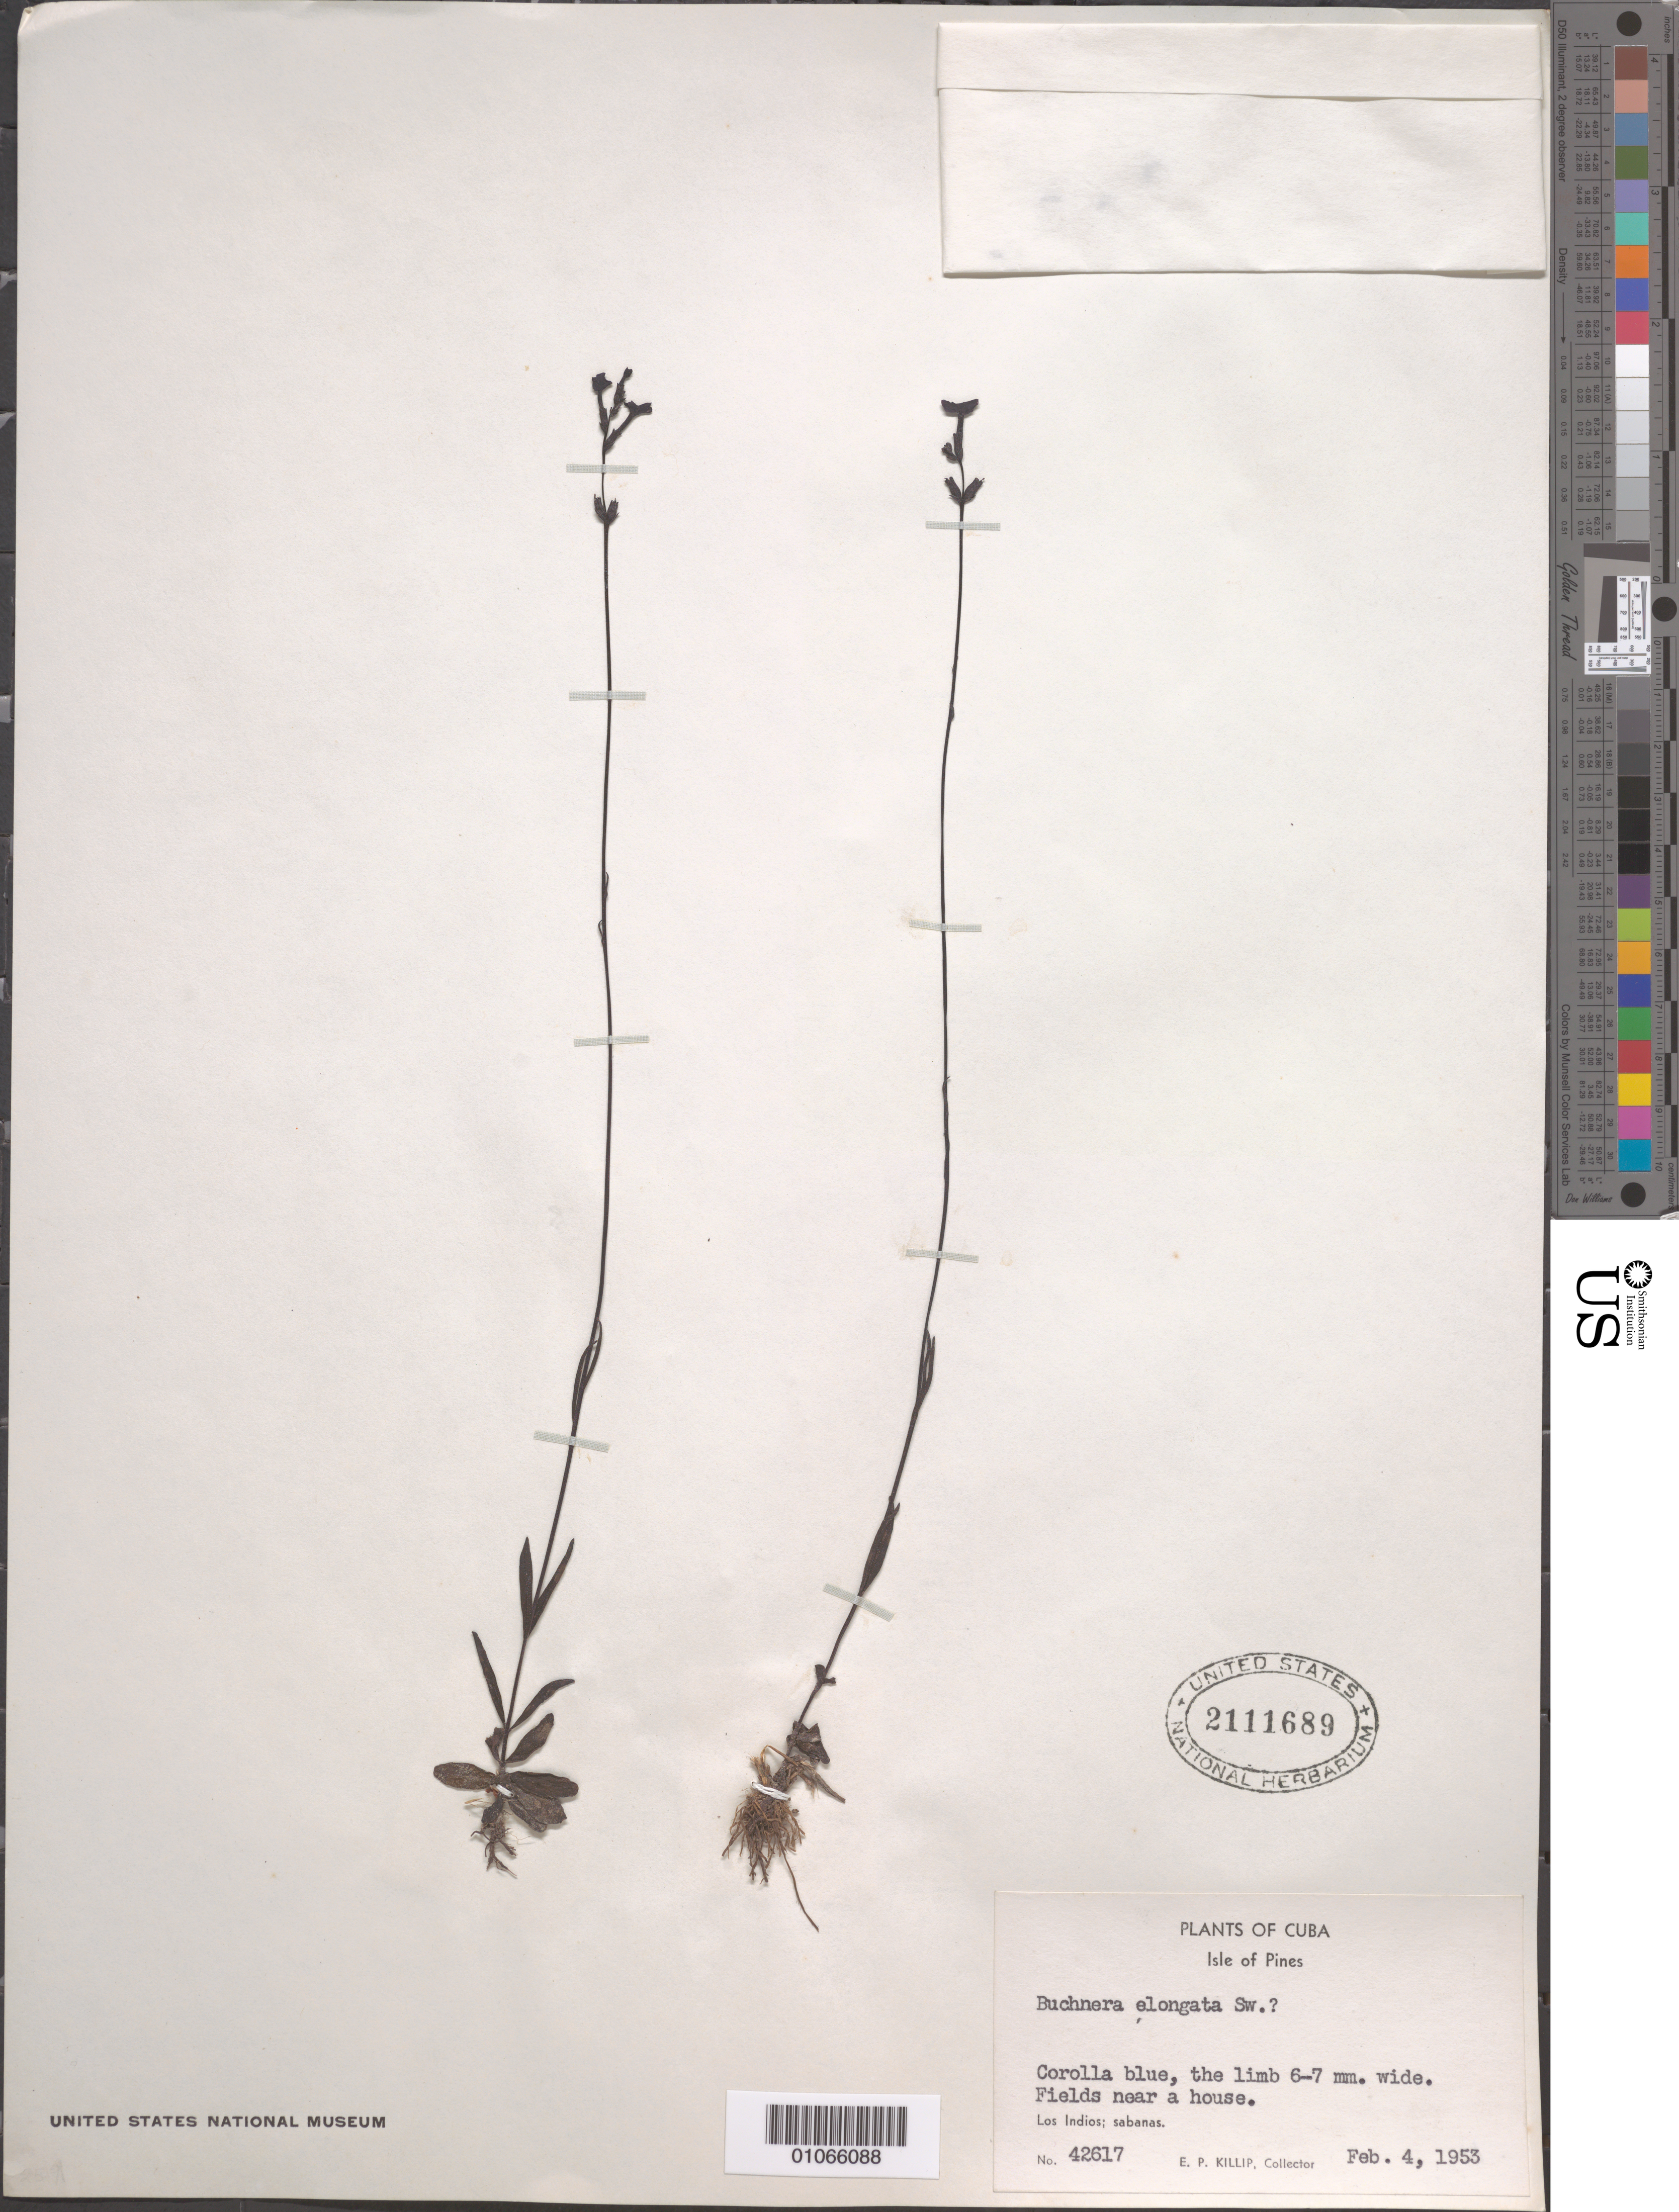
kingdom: Plantae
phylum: Tracheophyta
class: Magnoliopsida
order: Lamiales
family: Orobanchaceae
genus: Buchnera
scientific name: Buchnera elongata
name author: Sw.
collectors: E. P. Killip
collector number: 42617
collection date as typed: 04 Feb 1953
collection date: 1953-02-04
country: Cuba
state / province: Isla de La Juventud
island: Isla de la Juventud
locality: Los Indios, savannas, fields near a house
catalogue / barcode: US 2111689